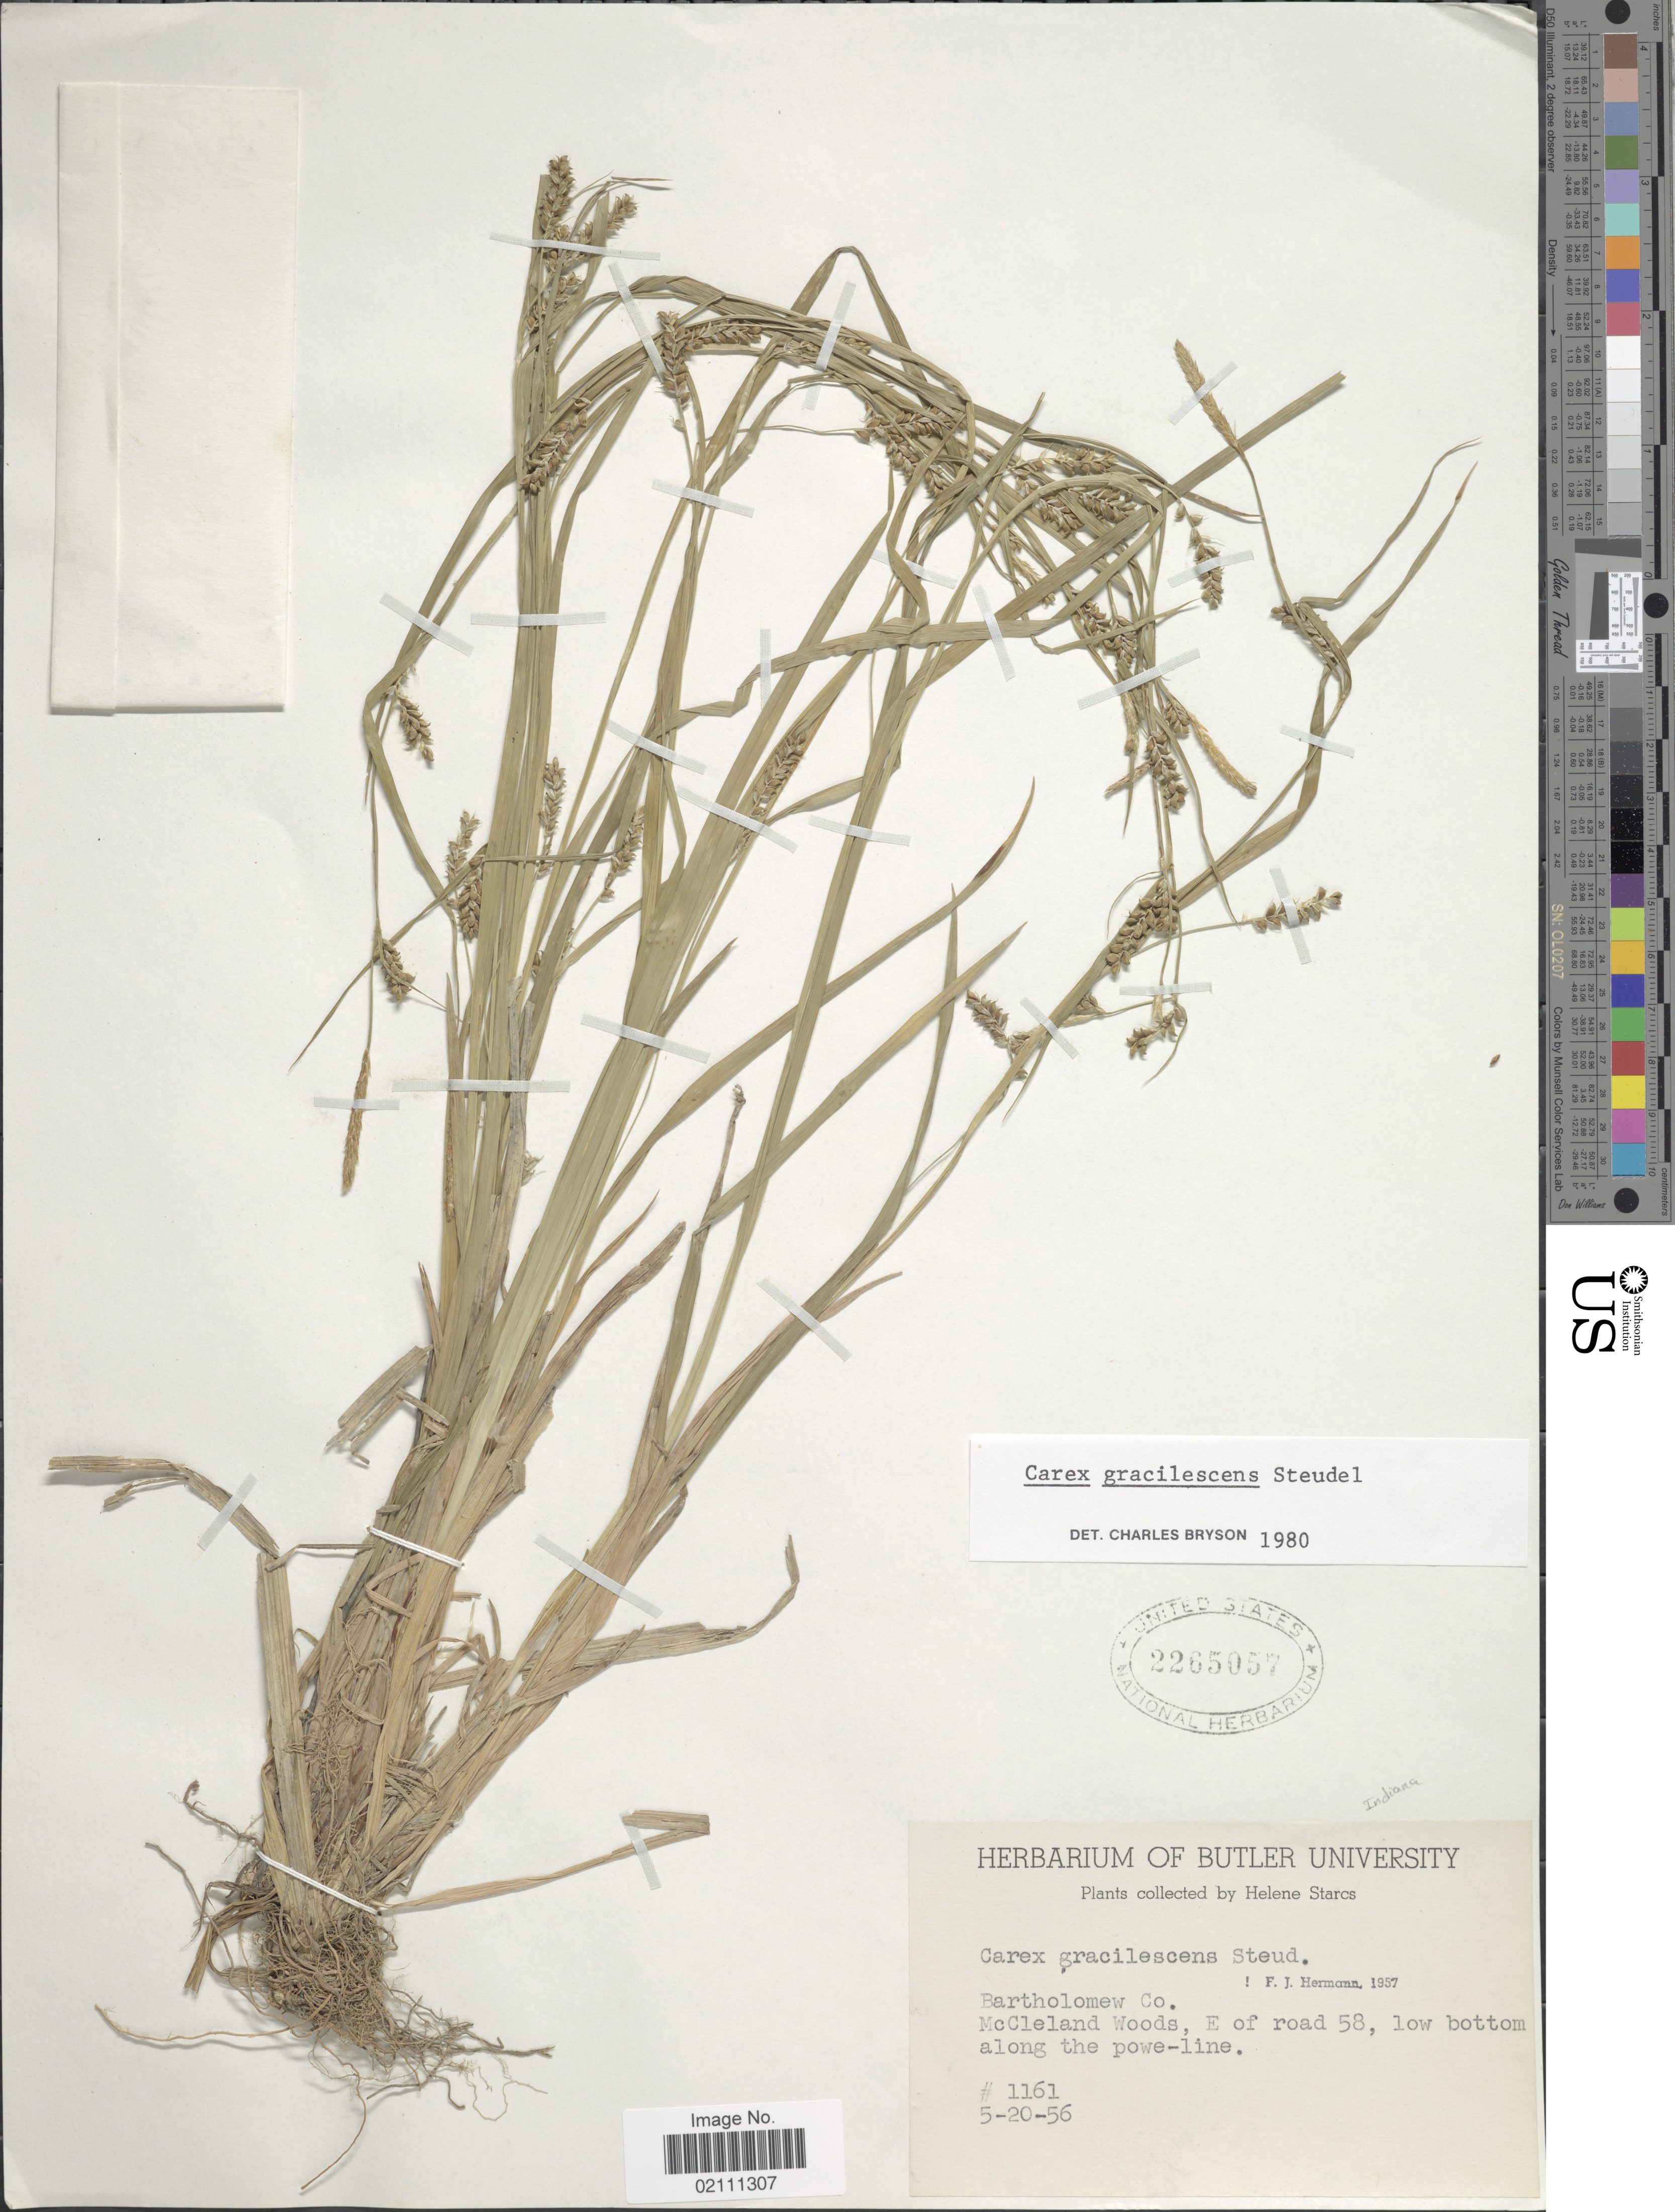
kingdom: Plantae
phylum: Tracheophyta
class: Liliopsida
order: Poales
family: Cyperaceae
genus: Carex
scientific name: Carex gracilescens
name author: Steud.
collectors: H. Starcs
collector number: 1161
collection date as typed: Transcribed d/m/y: 20/5/56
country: United States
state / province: Indiana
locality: Bartholomew Co., McCleland Woods, E of road 58, low bottom along the power-line.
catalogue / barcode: US 2265057